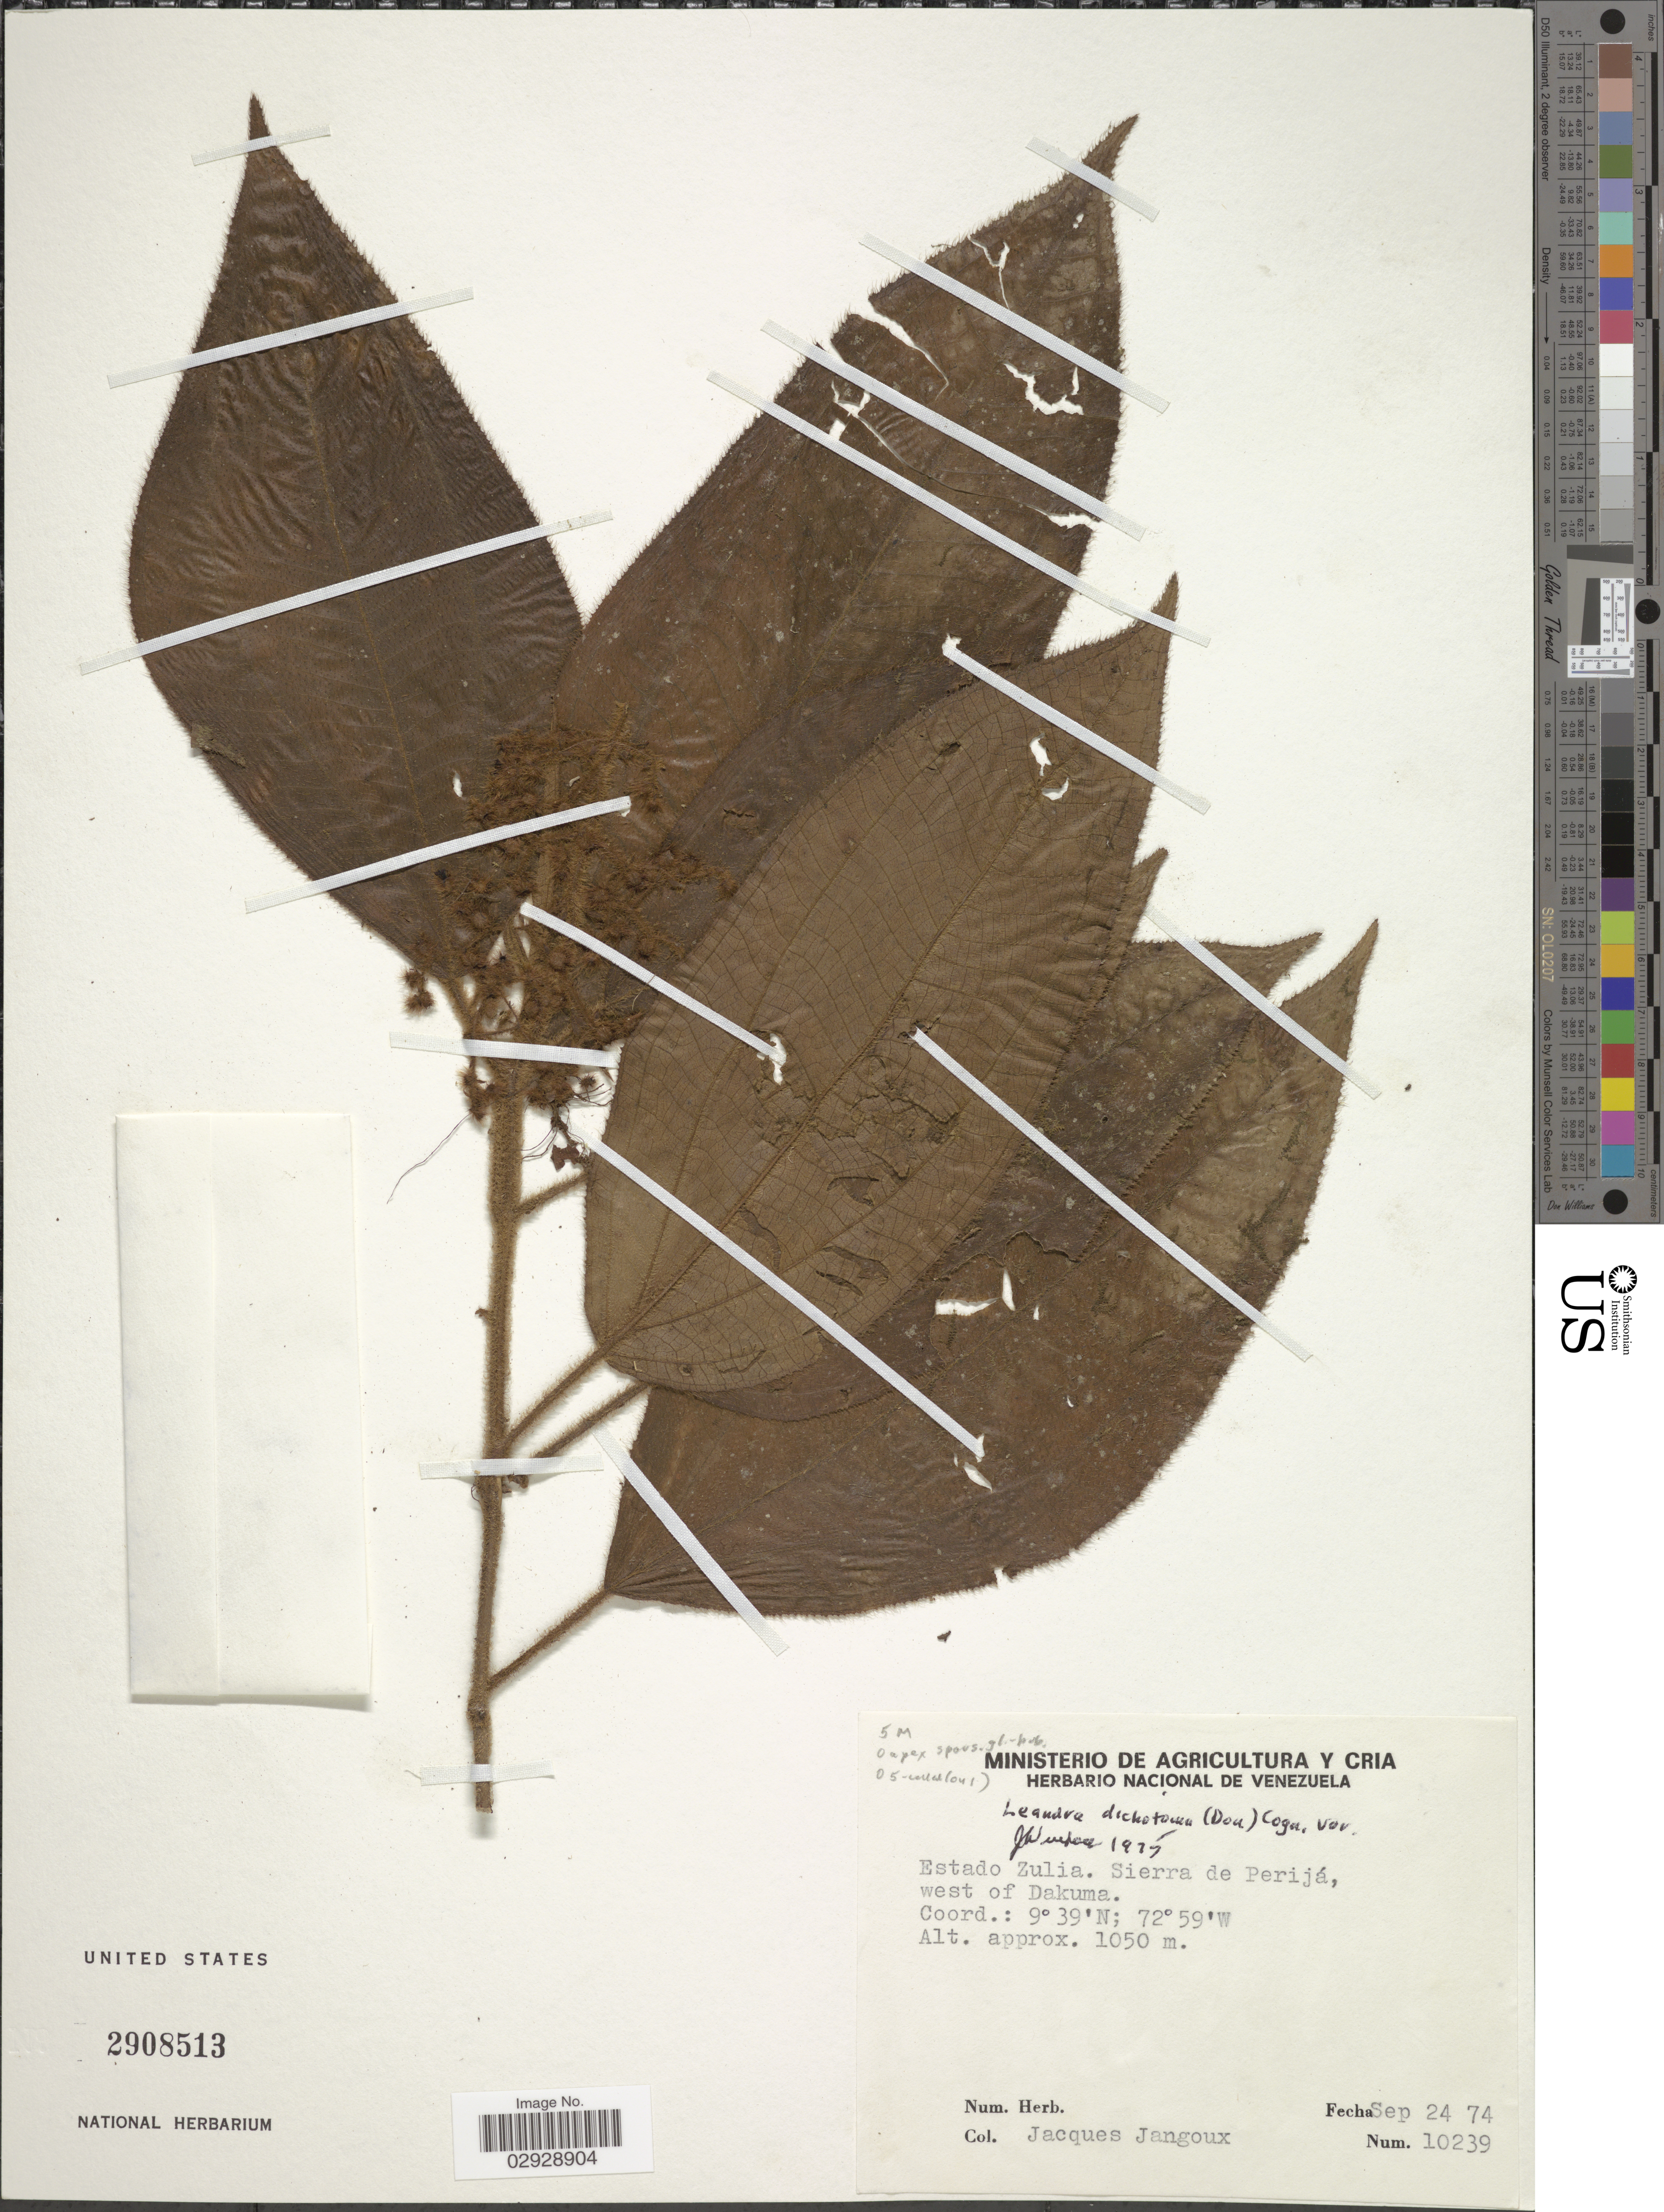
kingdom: Plantae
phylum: Tracheophyta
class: Magnoliopsida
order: Myrtales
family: Melastomataceae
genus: Leandra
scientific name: Leandra dichotoma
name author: (D. Don) Cogn.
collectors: J. I. G. Janguox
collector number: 10239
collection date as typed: Transcribed d/m/y: 24/9/74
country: Venezuela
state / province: Zulia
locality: Sierra de Perijá, west of Dakuma.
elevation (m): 1050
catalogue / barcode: US 2908513